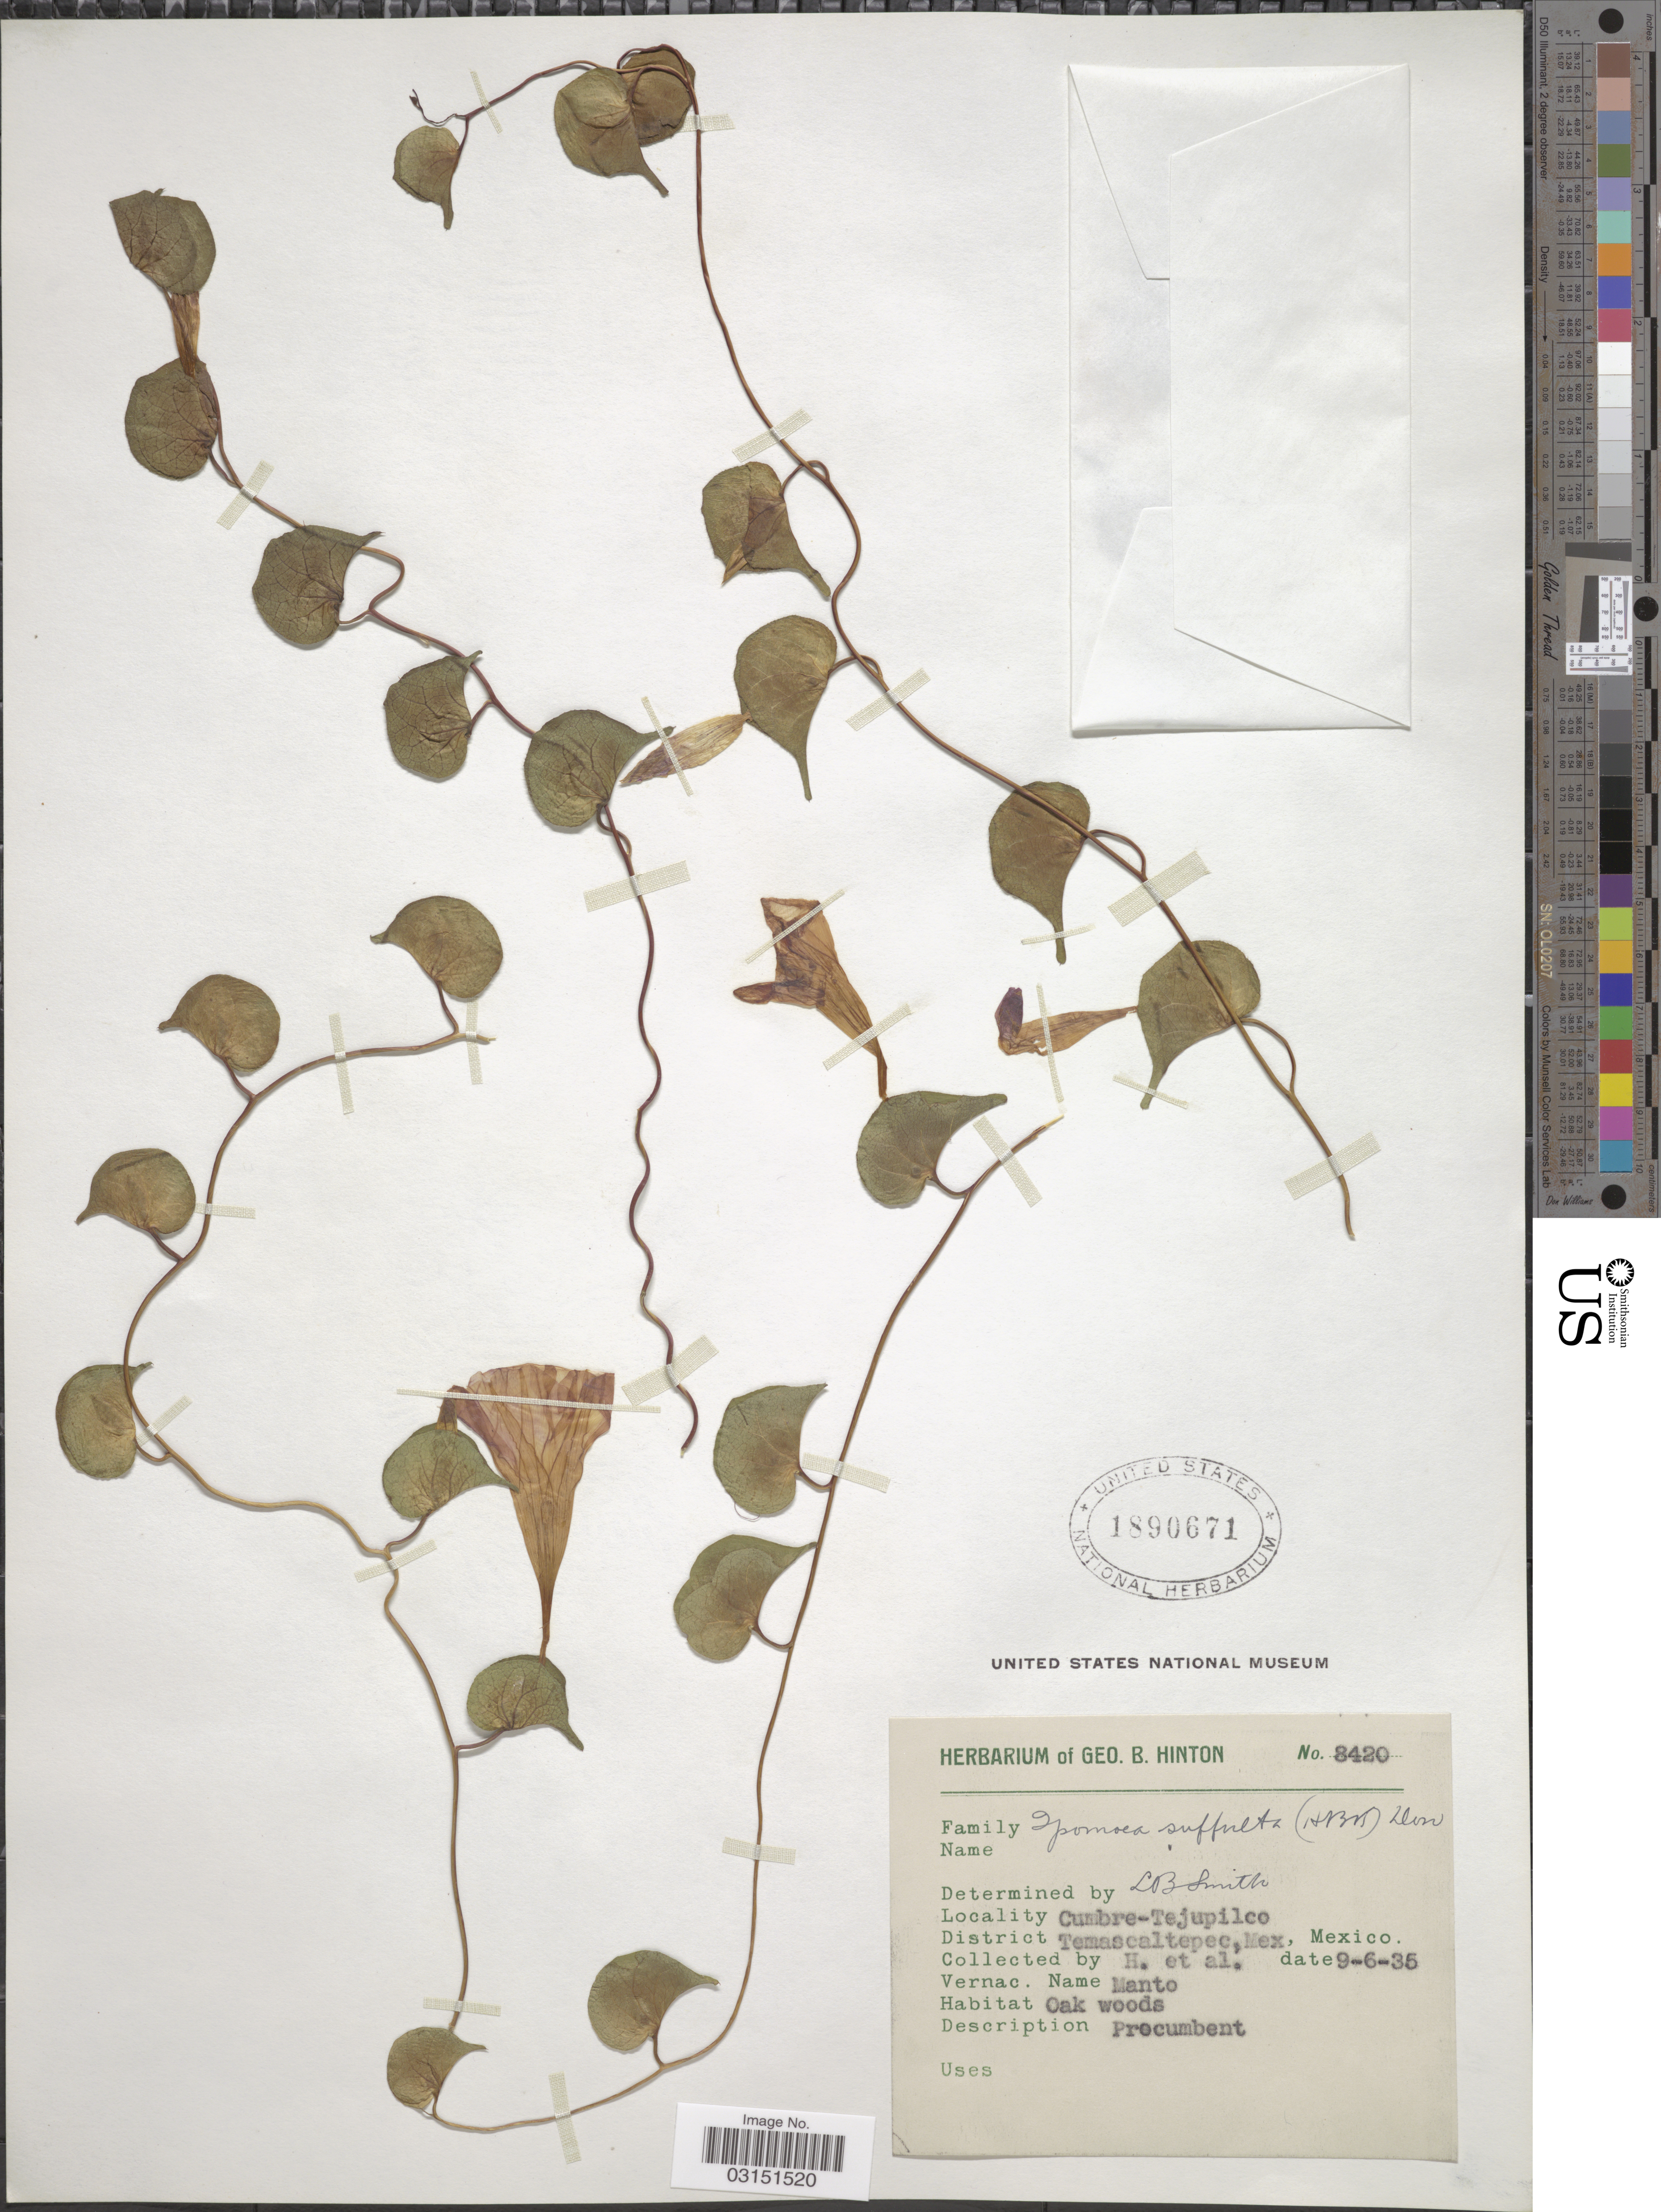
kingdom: Plantae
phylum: Tracheophyta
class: Magnoliopsida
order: Solanales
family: Convolvulaceae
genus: Ipomoea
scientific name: Ipomoea suffulta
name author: (Kunth) G. Don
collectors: G. B. Hinton & et al.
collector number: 8420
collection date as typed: Transcribed d/m/y: 9/6/35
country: Mexico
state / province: México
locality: Cumbre-Tejupilco. District Temascaltepec.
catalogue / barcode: US 1890671